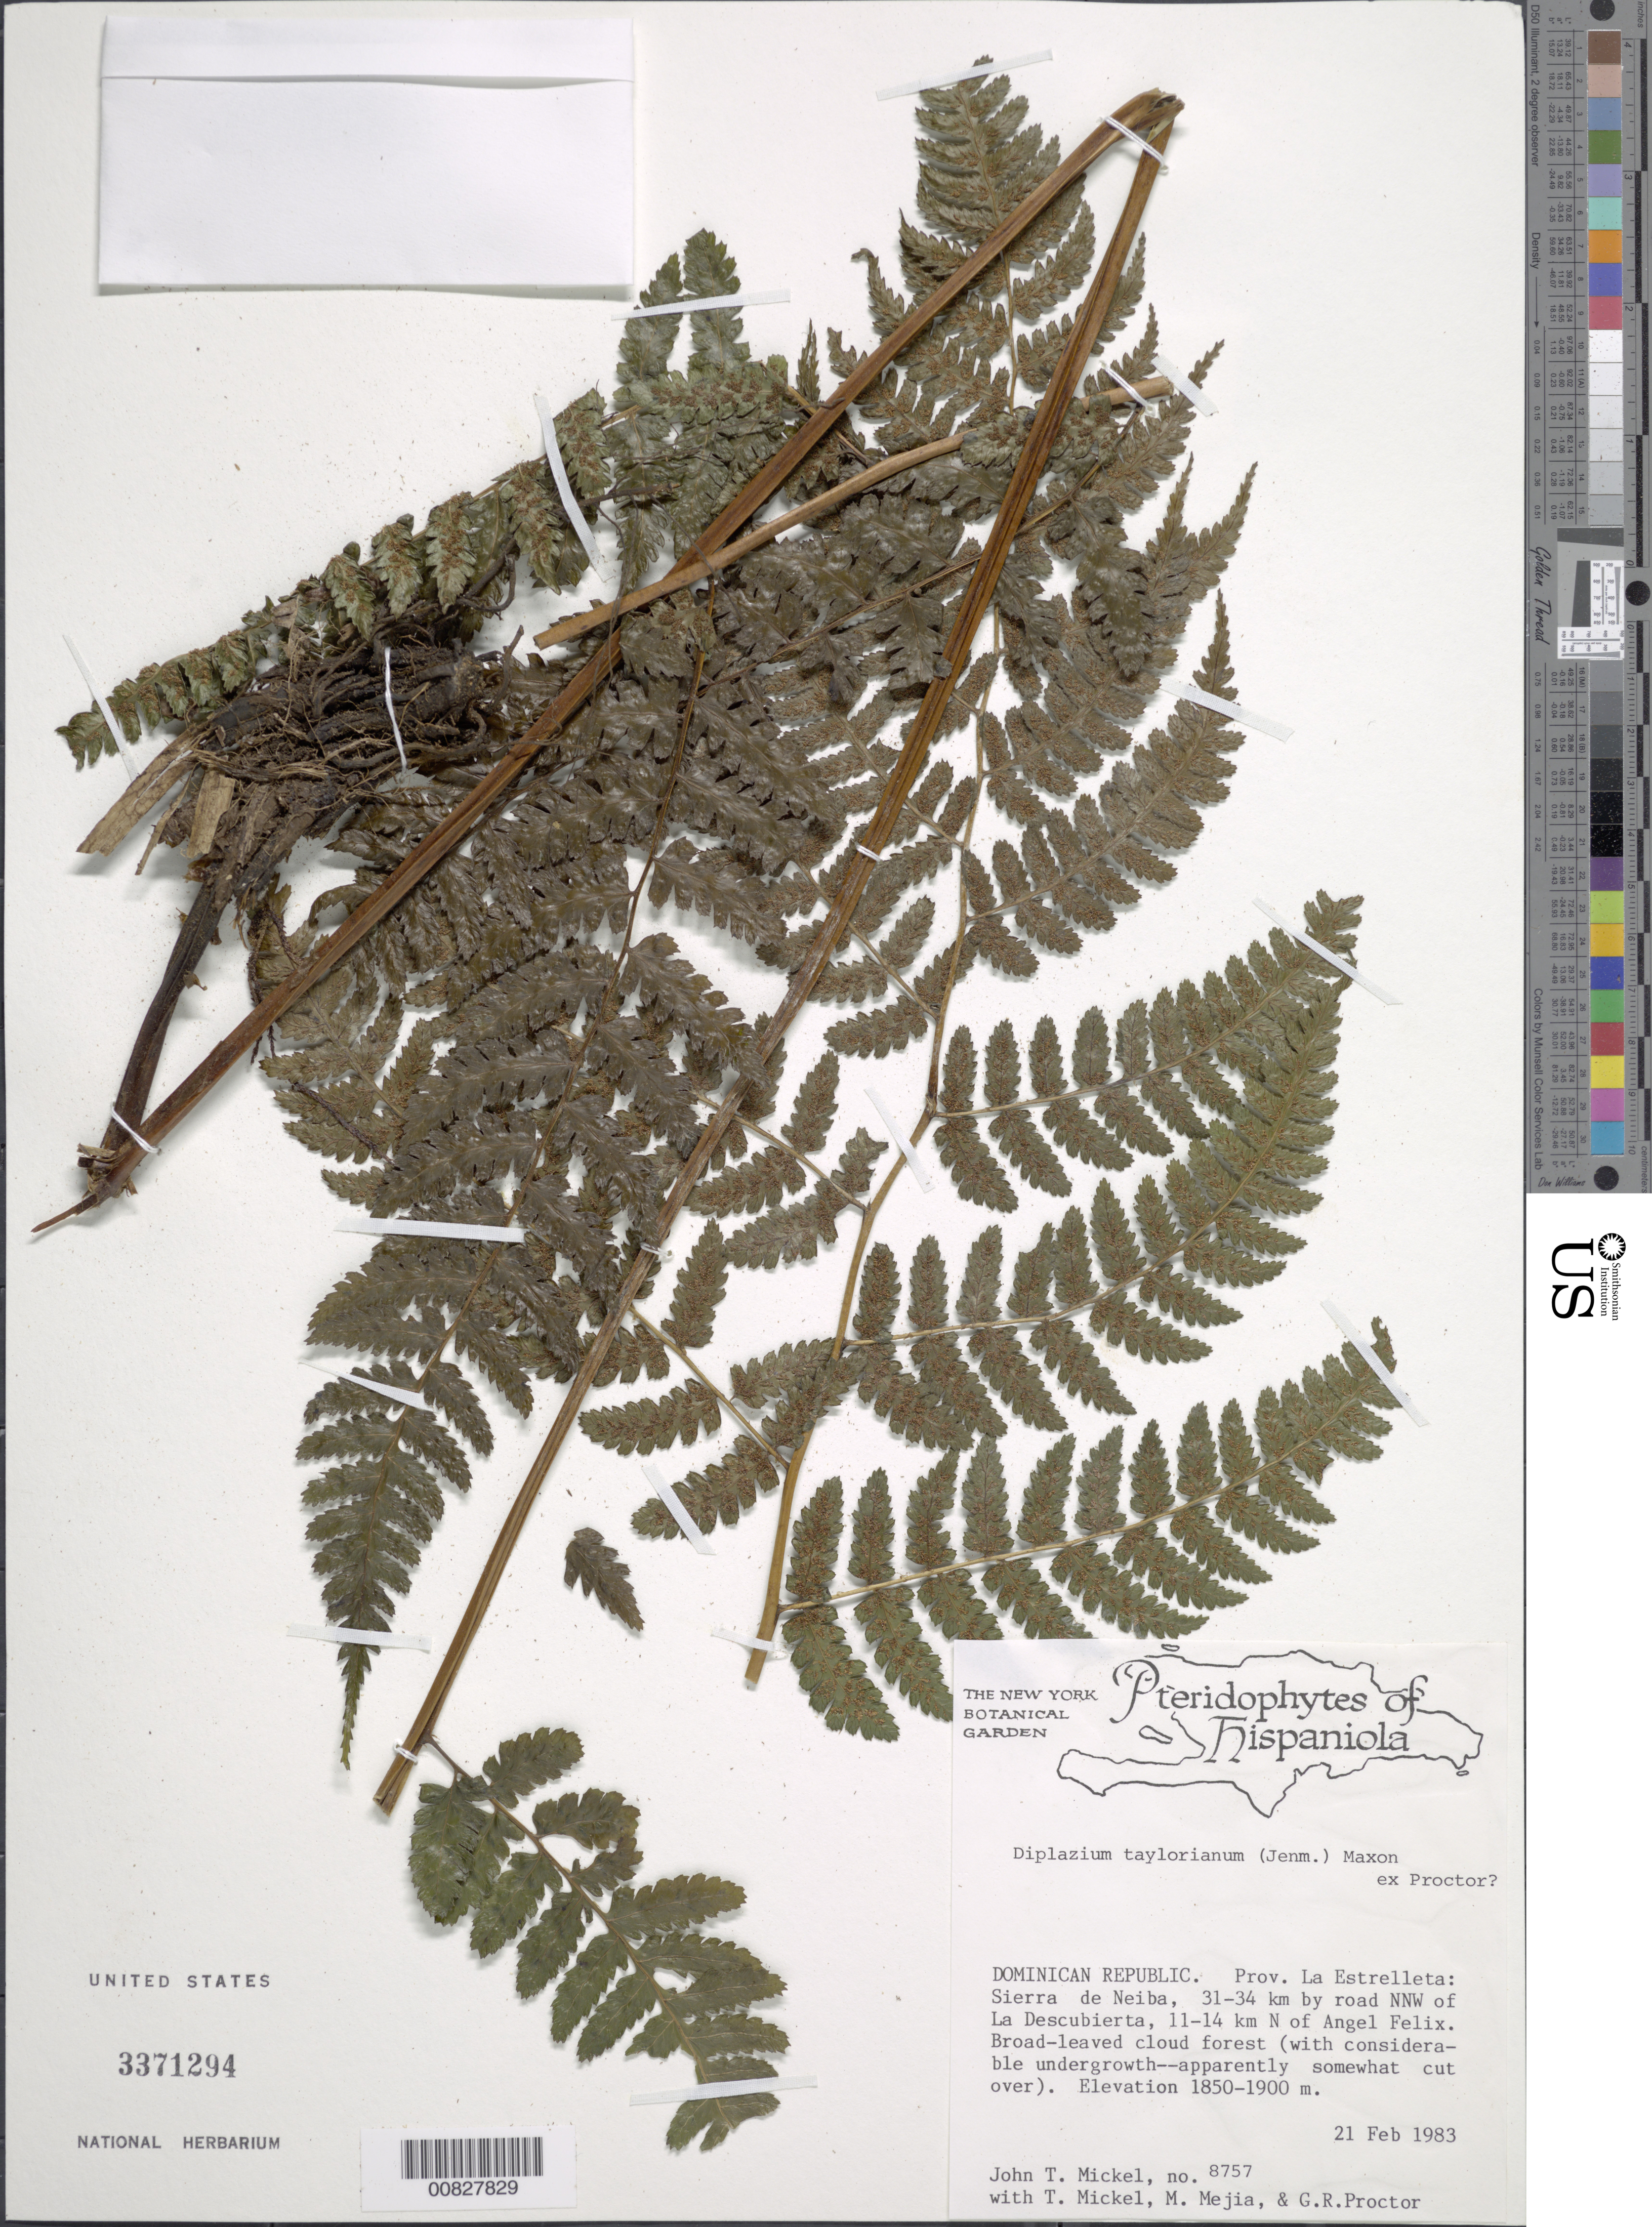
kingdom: Plantae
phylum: Tracheophyta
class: Polypodiopsida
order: Polypodiales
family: Athyriaceae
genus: Diplazium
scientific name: Diplazium taylorianum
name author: (Jenman) Maxon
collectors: J. T. Mickel, T. Mickel, M. Mejia & G. R. Proctor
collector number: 8757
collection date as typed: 21 Feb 1983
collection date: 1983-02-21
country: Dominican Republic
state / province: El Seibo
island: Hispaniola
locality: Prov. La Estrelleta; Sierra de neiba, 31-34 km by road NNW of La Descubierta, 11-14 km N of Angel Felix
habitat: Broad-leaved cloud forest, with considerable undergrowth, apparently somewhat cut over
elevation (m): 1850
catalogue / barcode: US 3371294